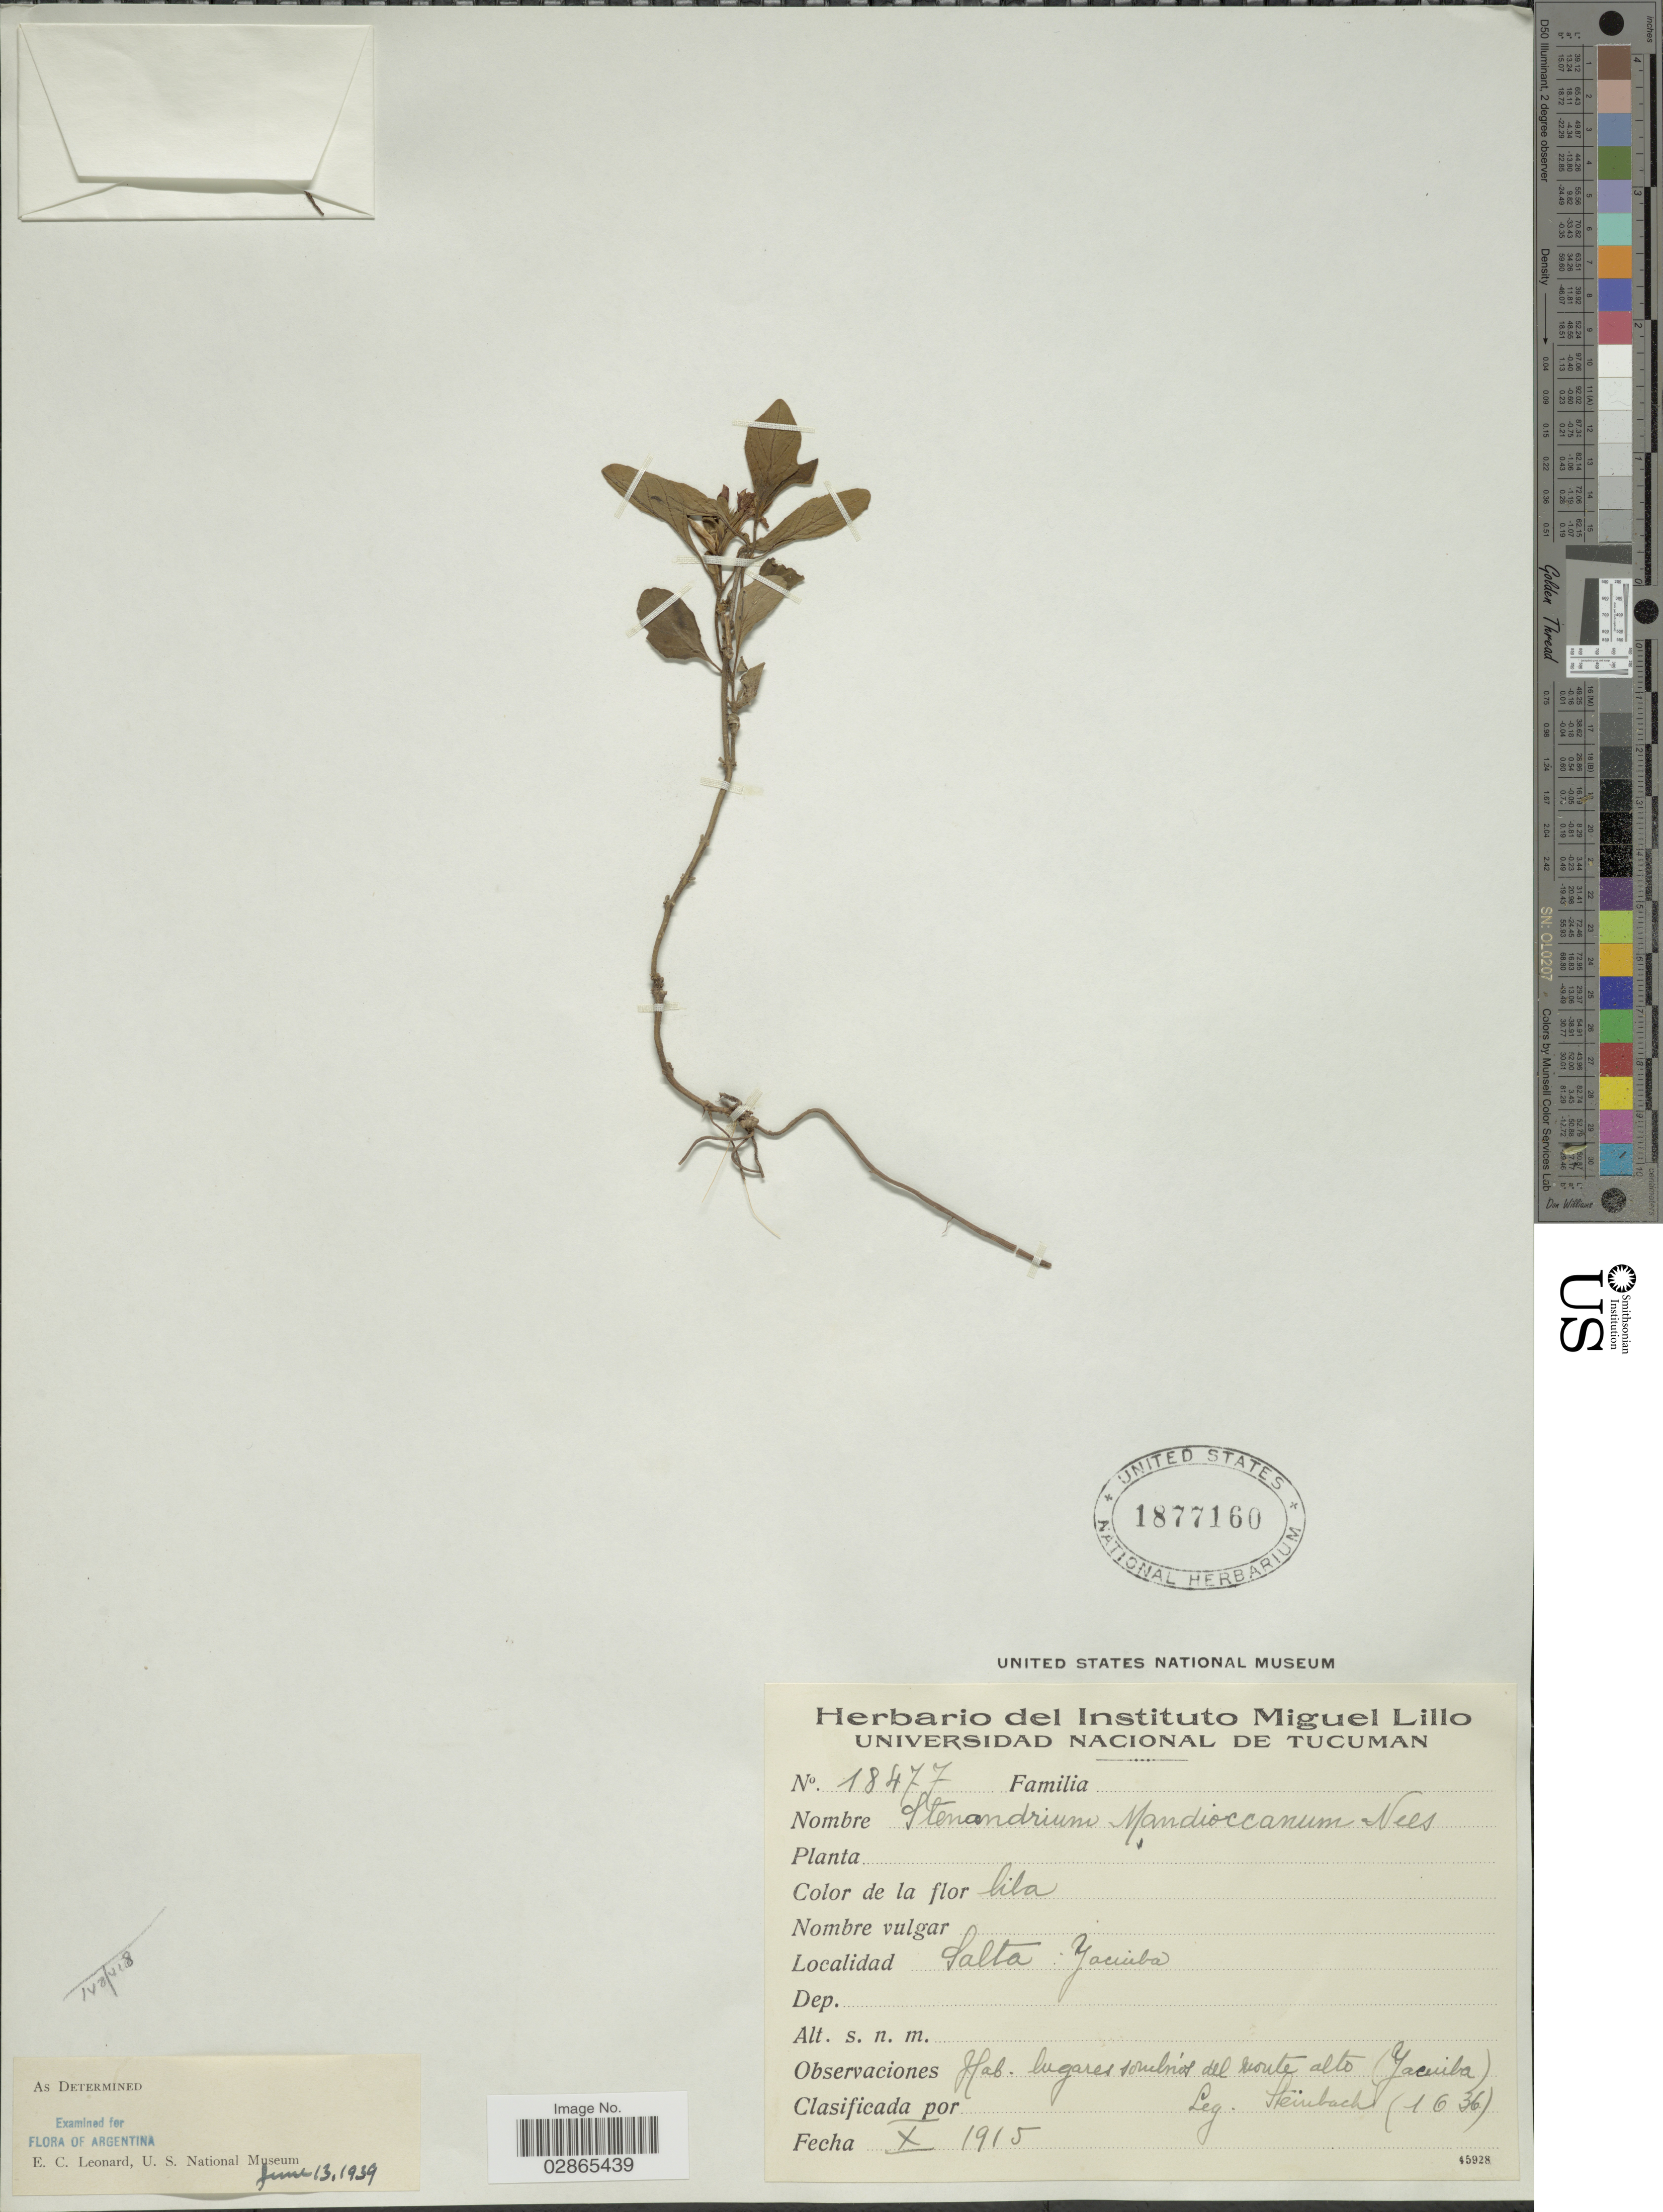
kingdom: Plantae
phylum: Tracheophyta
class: Magnoliopsida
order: Lamiales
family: Acanthaceae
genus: Stenandrium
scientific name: Stenandrium mandioccanum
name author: Nees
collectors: Steinbach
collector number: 1636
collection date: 1915-10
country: Argentina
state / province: Salta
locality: Yacuiba.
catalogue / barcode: US 1877160